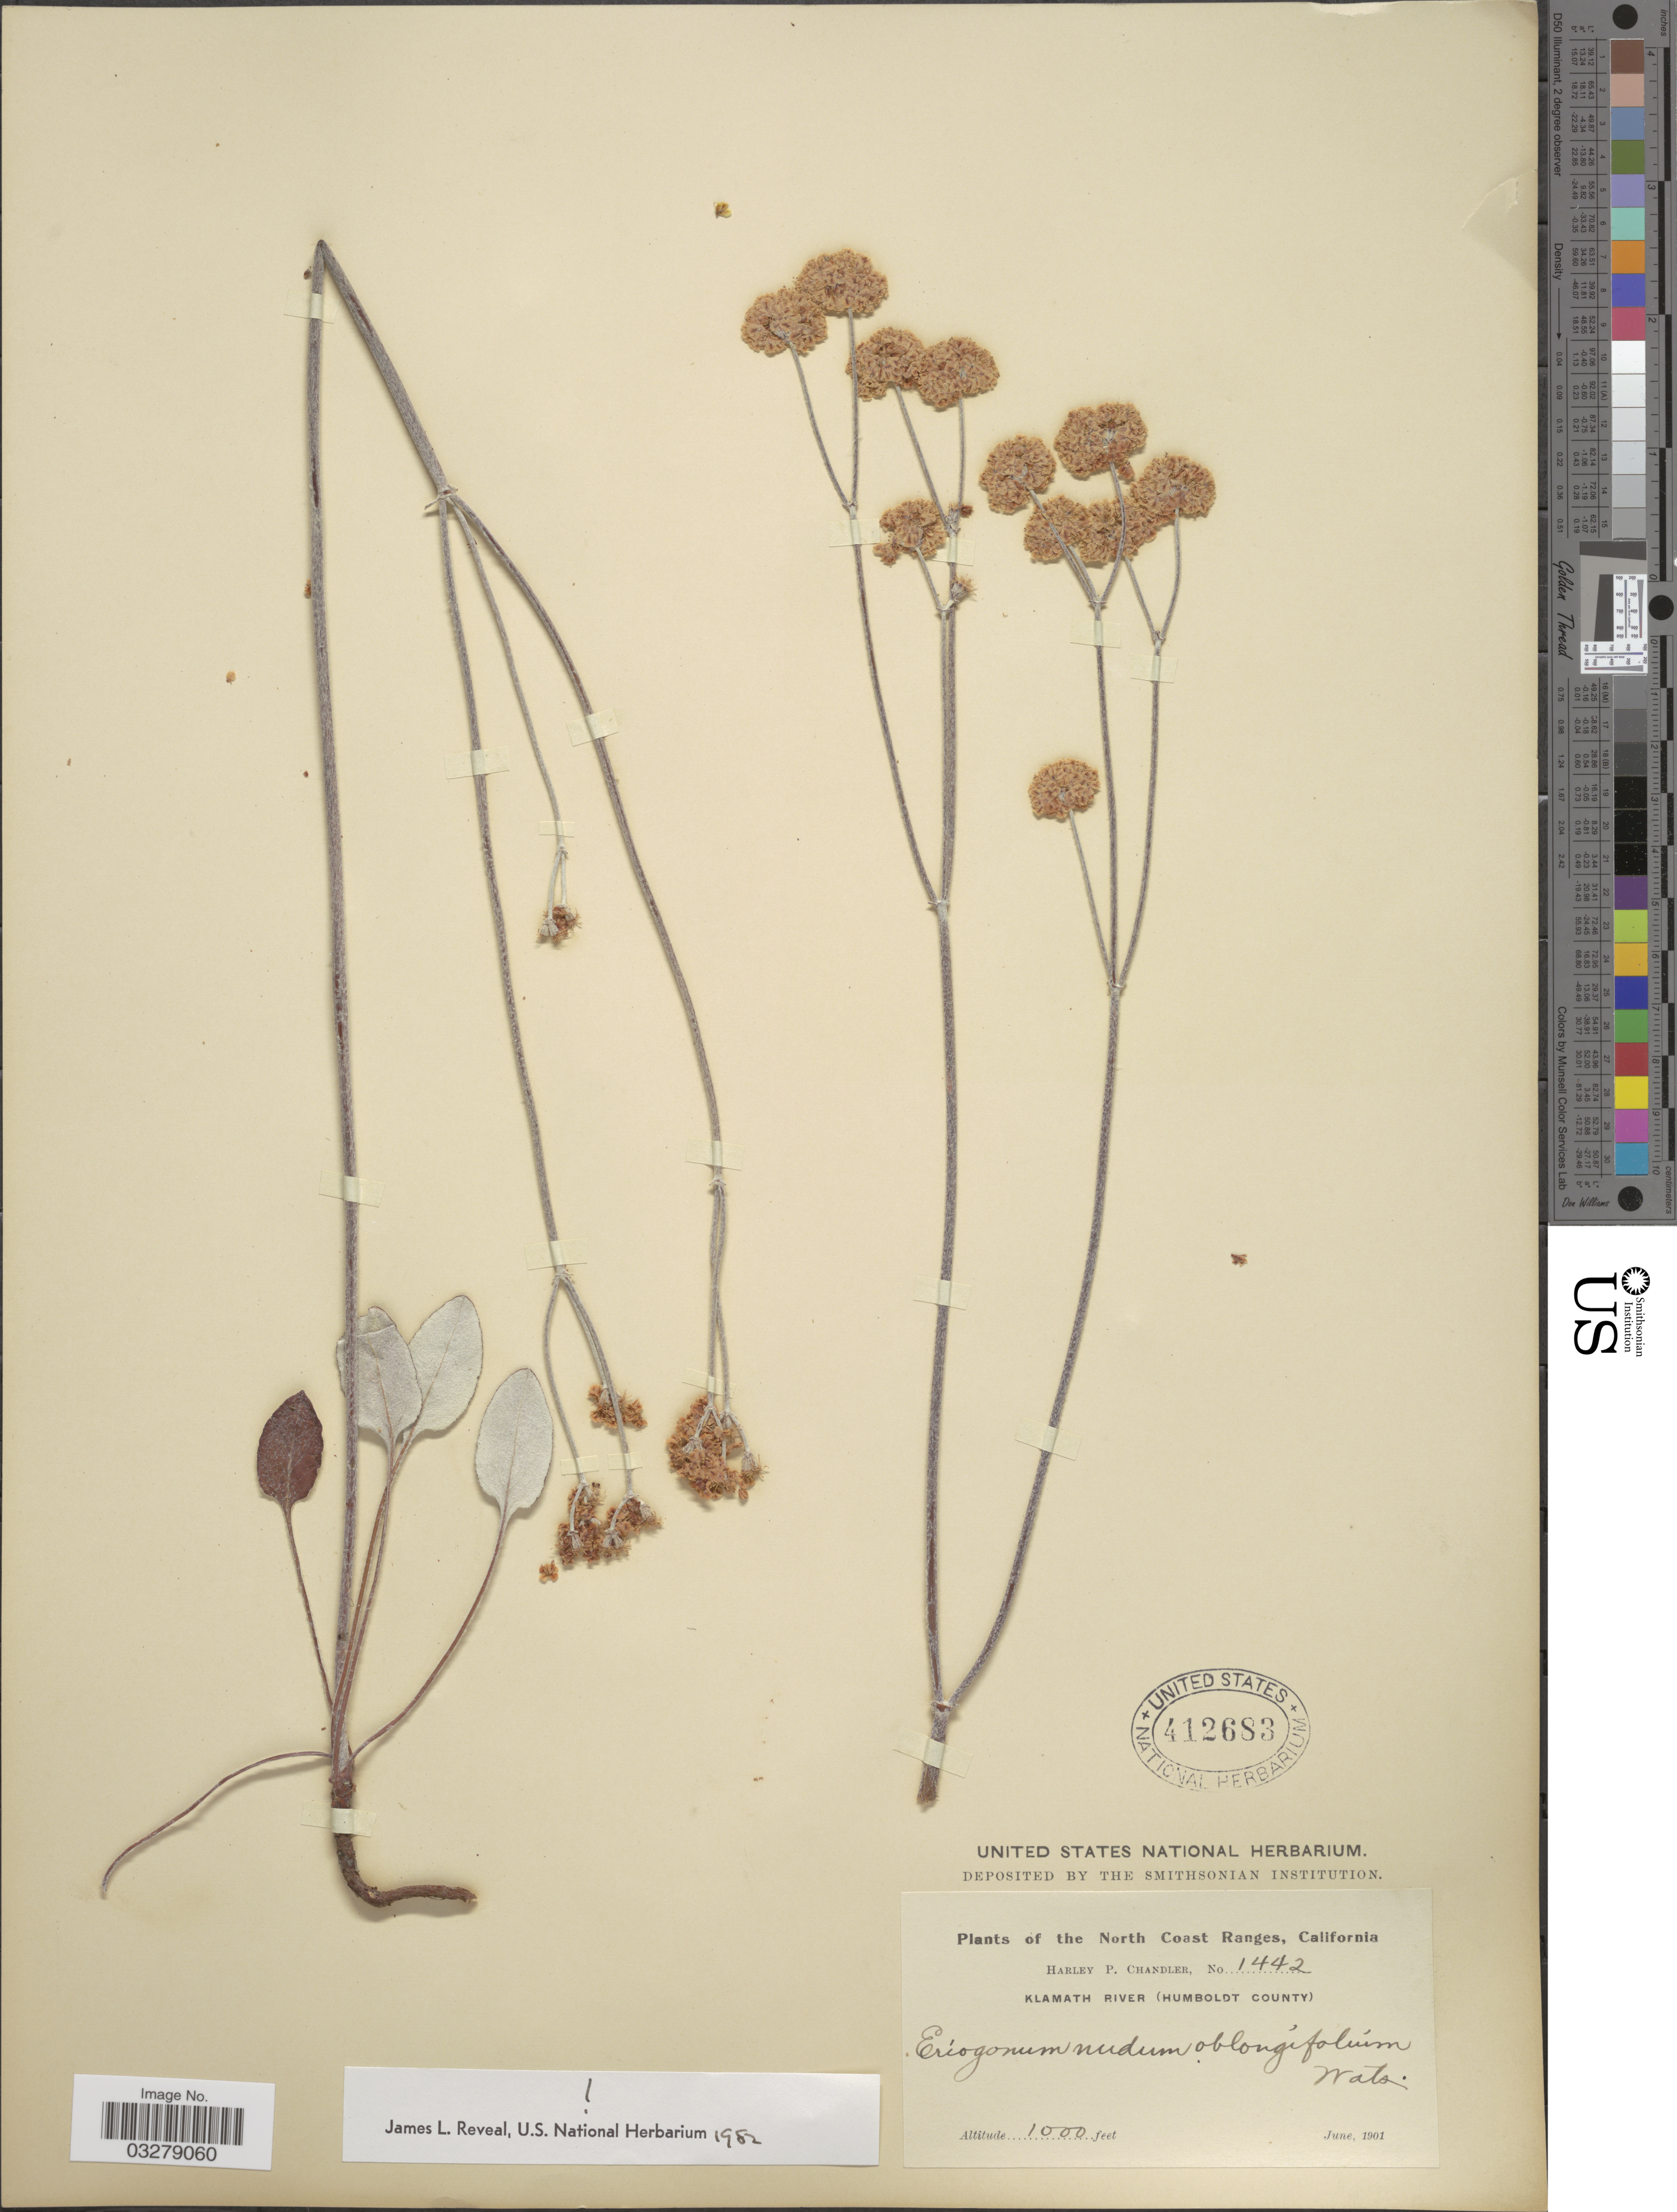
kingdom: Plantae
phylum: Tracheophyta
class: Magnoliopsida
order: Caryophyllales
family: Polygonaceae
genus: Eriogonum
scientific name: Eriogonum nudum var. oblongifolium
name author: Douglas ex Benth.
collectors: H. Chandler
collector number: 1442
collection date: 1901-06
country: United States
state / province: California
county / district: Humboldt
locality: The North Coast Ranges, Klamath River (Humboldt County).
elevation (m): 305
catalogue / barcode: US 412683